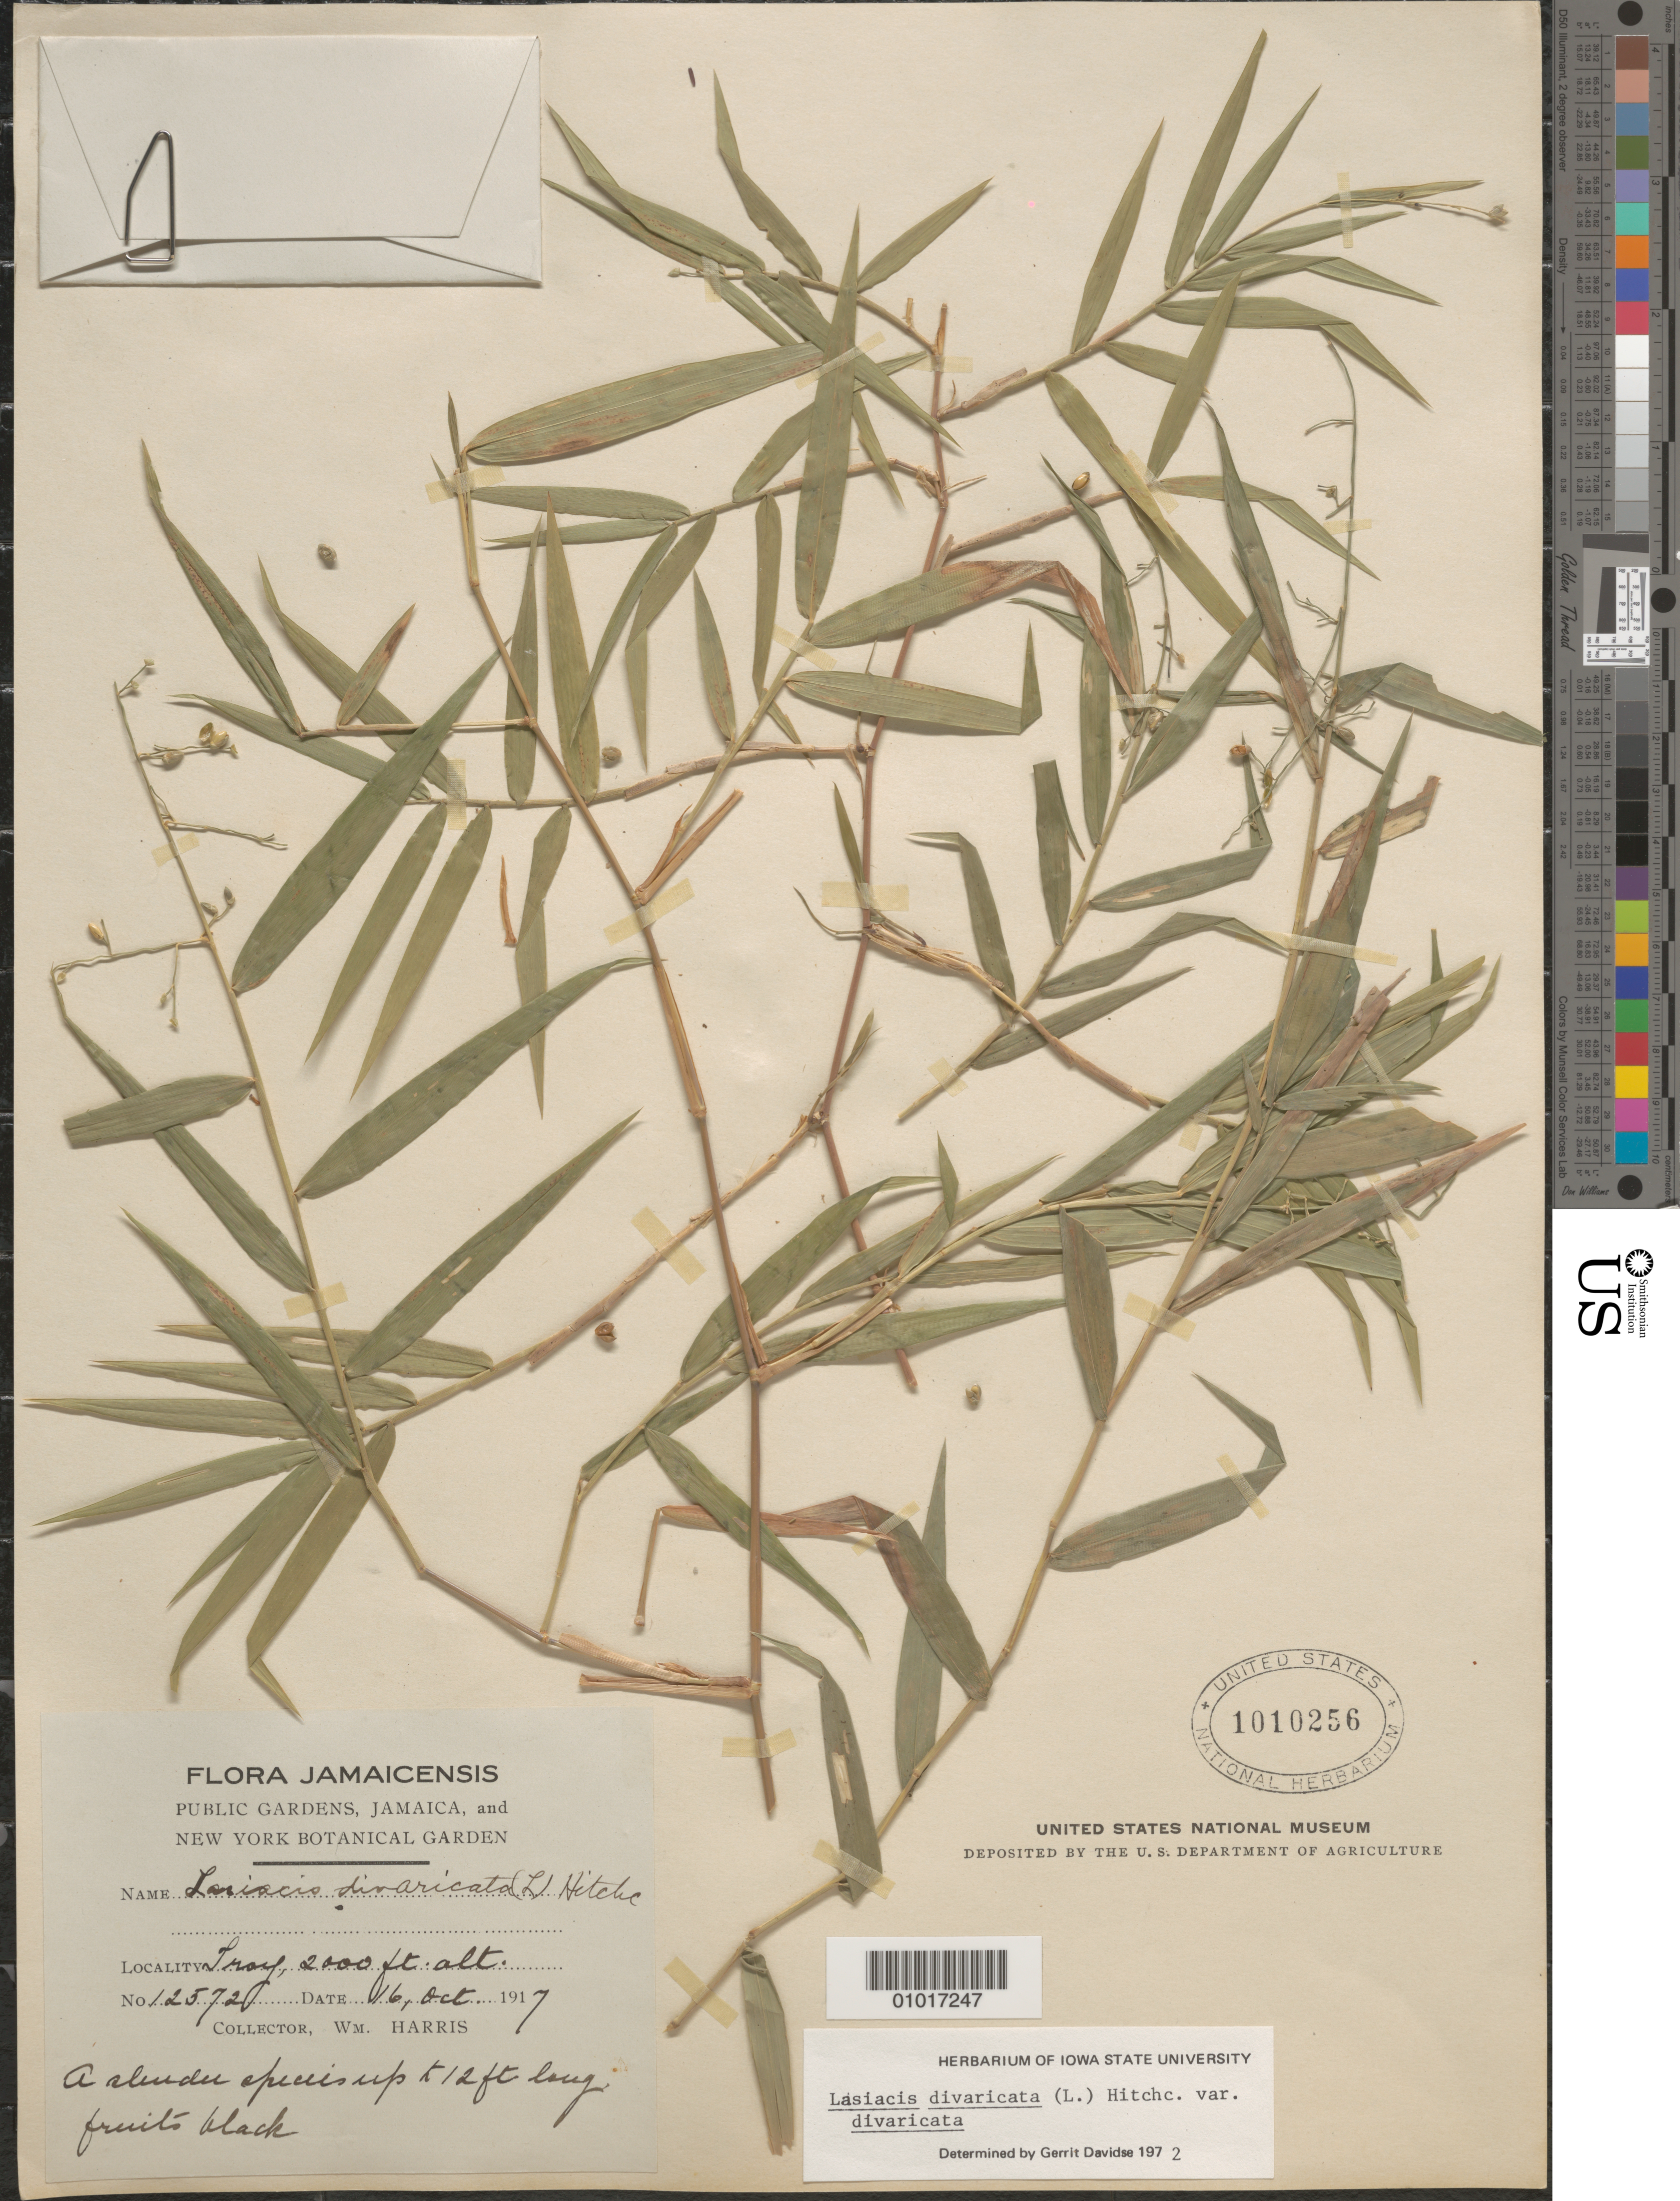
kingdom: Plantae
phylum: Tracheophyta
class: Liliopsida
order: Poales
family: Poaceae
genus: Lasiacis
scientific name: Lasiacis divaricata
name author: (L.) Hitchc.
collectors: W. H. Harris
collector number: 12572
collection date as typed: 16 Oct 1917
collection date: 1917-10-16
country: Jamaica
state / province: Trelawny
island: Jamaica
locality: Troy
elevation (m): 610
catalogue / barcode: US 1010256